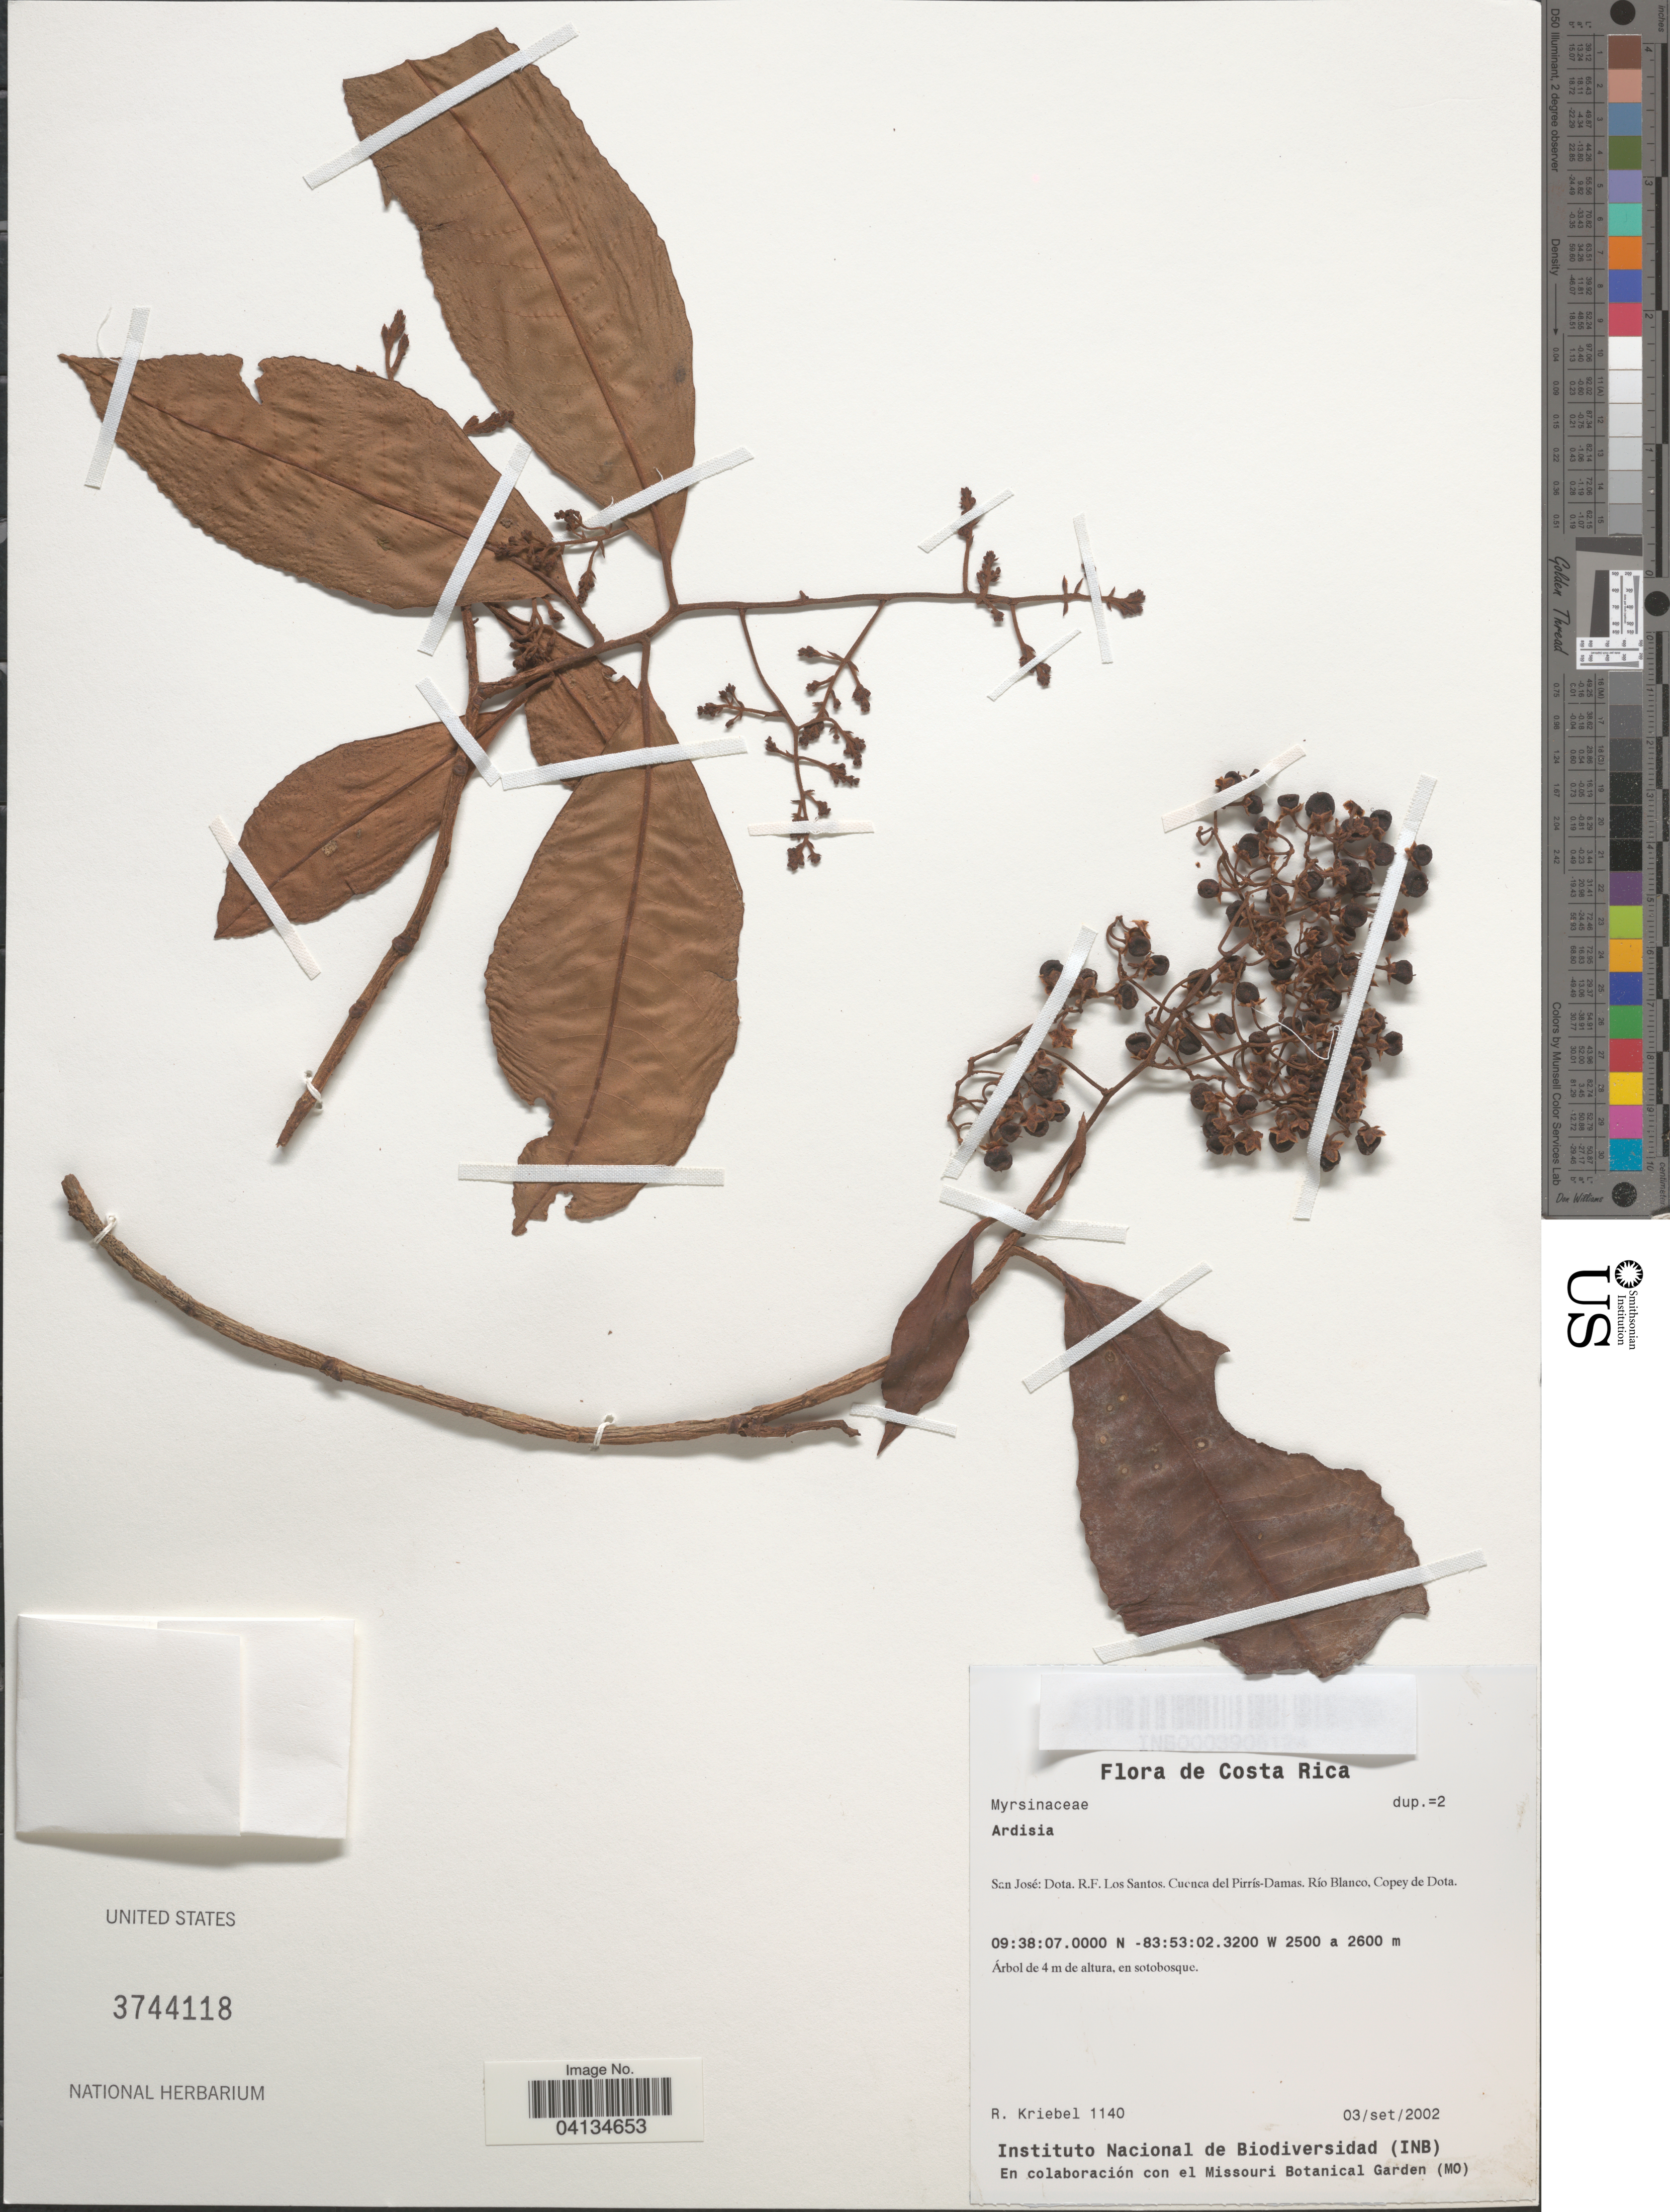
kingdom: Plantae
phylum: Tracheophyta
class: Magnoliopsida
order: Ericales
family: Primulaceae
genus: Ardisia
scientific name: Ardisia sp.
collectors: R. Kriebel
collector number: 1140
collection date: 2002-09-03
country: Costa Rica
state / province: San José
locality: Dota. R.F. Los Santos. Cuenca del Pirrís-Damas. Río Blanco, Copey de Dota.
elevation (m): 2500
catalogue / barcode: US 3744118